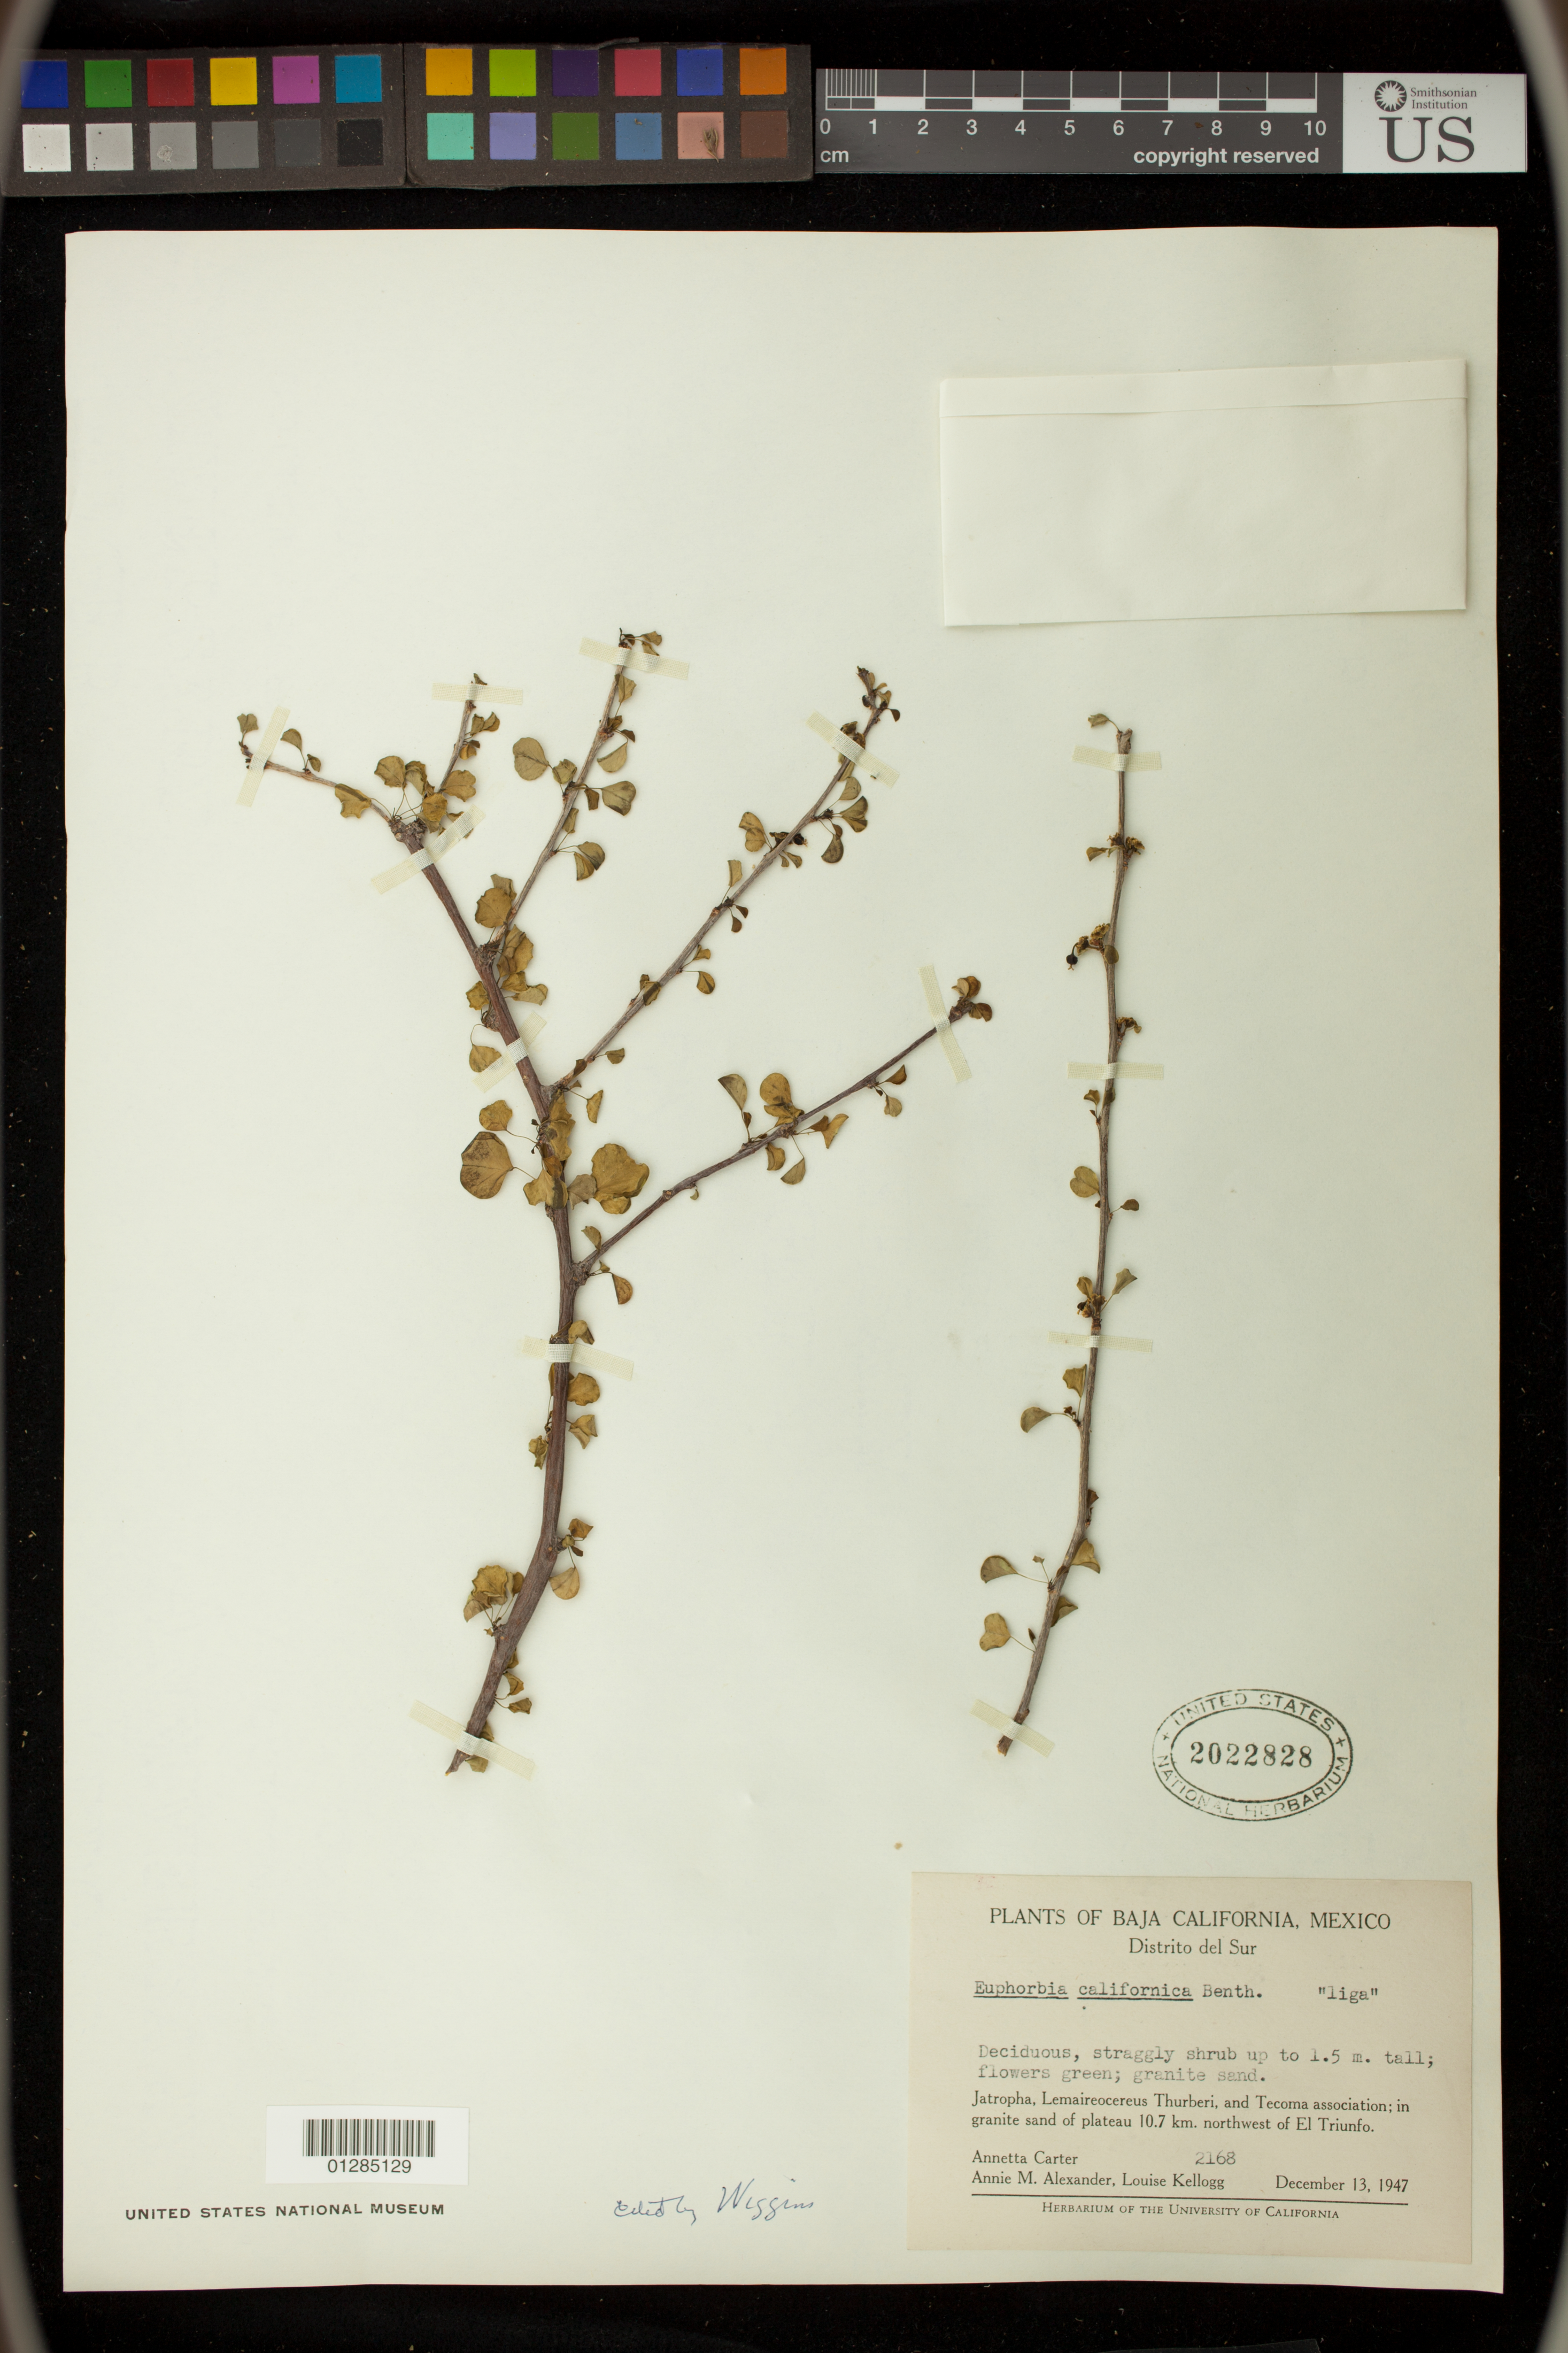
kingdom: Plantae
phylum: Tracheophyta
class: Magnoliopsida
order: Malpighiales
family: Euphorbiaceae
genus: Euphorbia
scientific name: Euphorbia californica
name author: Benth.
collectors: A. M. Carter, A. M. Alexander & L. Kellogg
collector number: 2168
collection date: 1947-12-13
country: Mexico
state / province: Baja California Sur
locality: plateau 10.7 km. northwest of El Triunfo.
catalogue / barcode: US 2022828